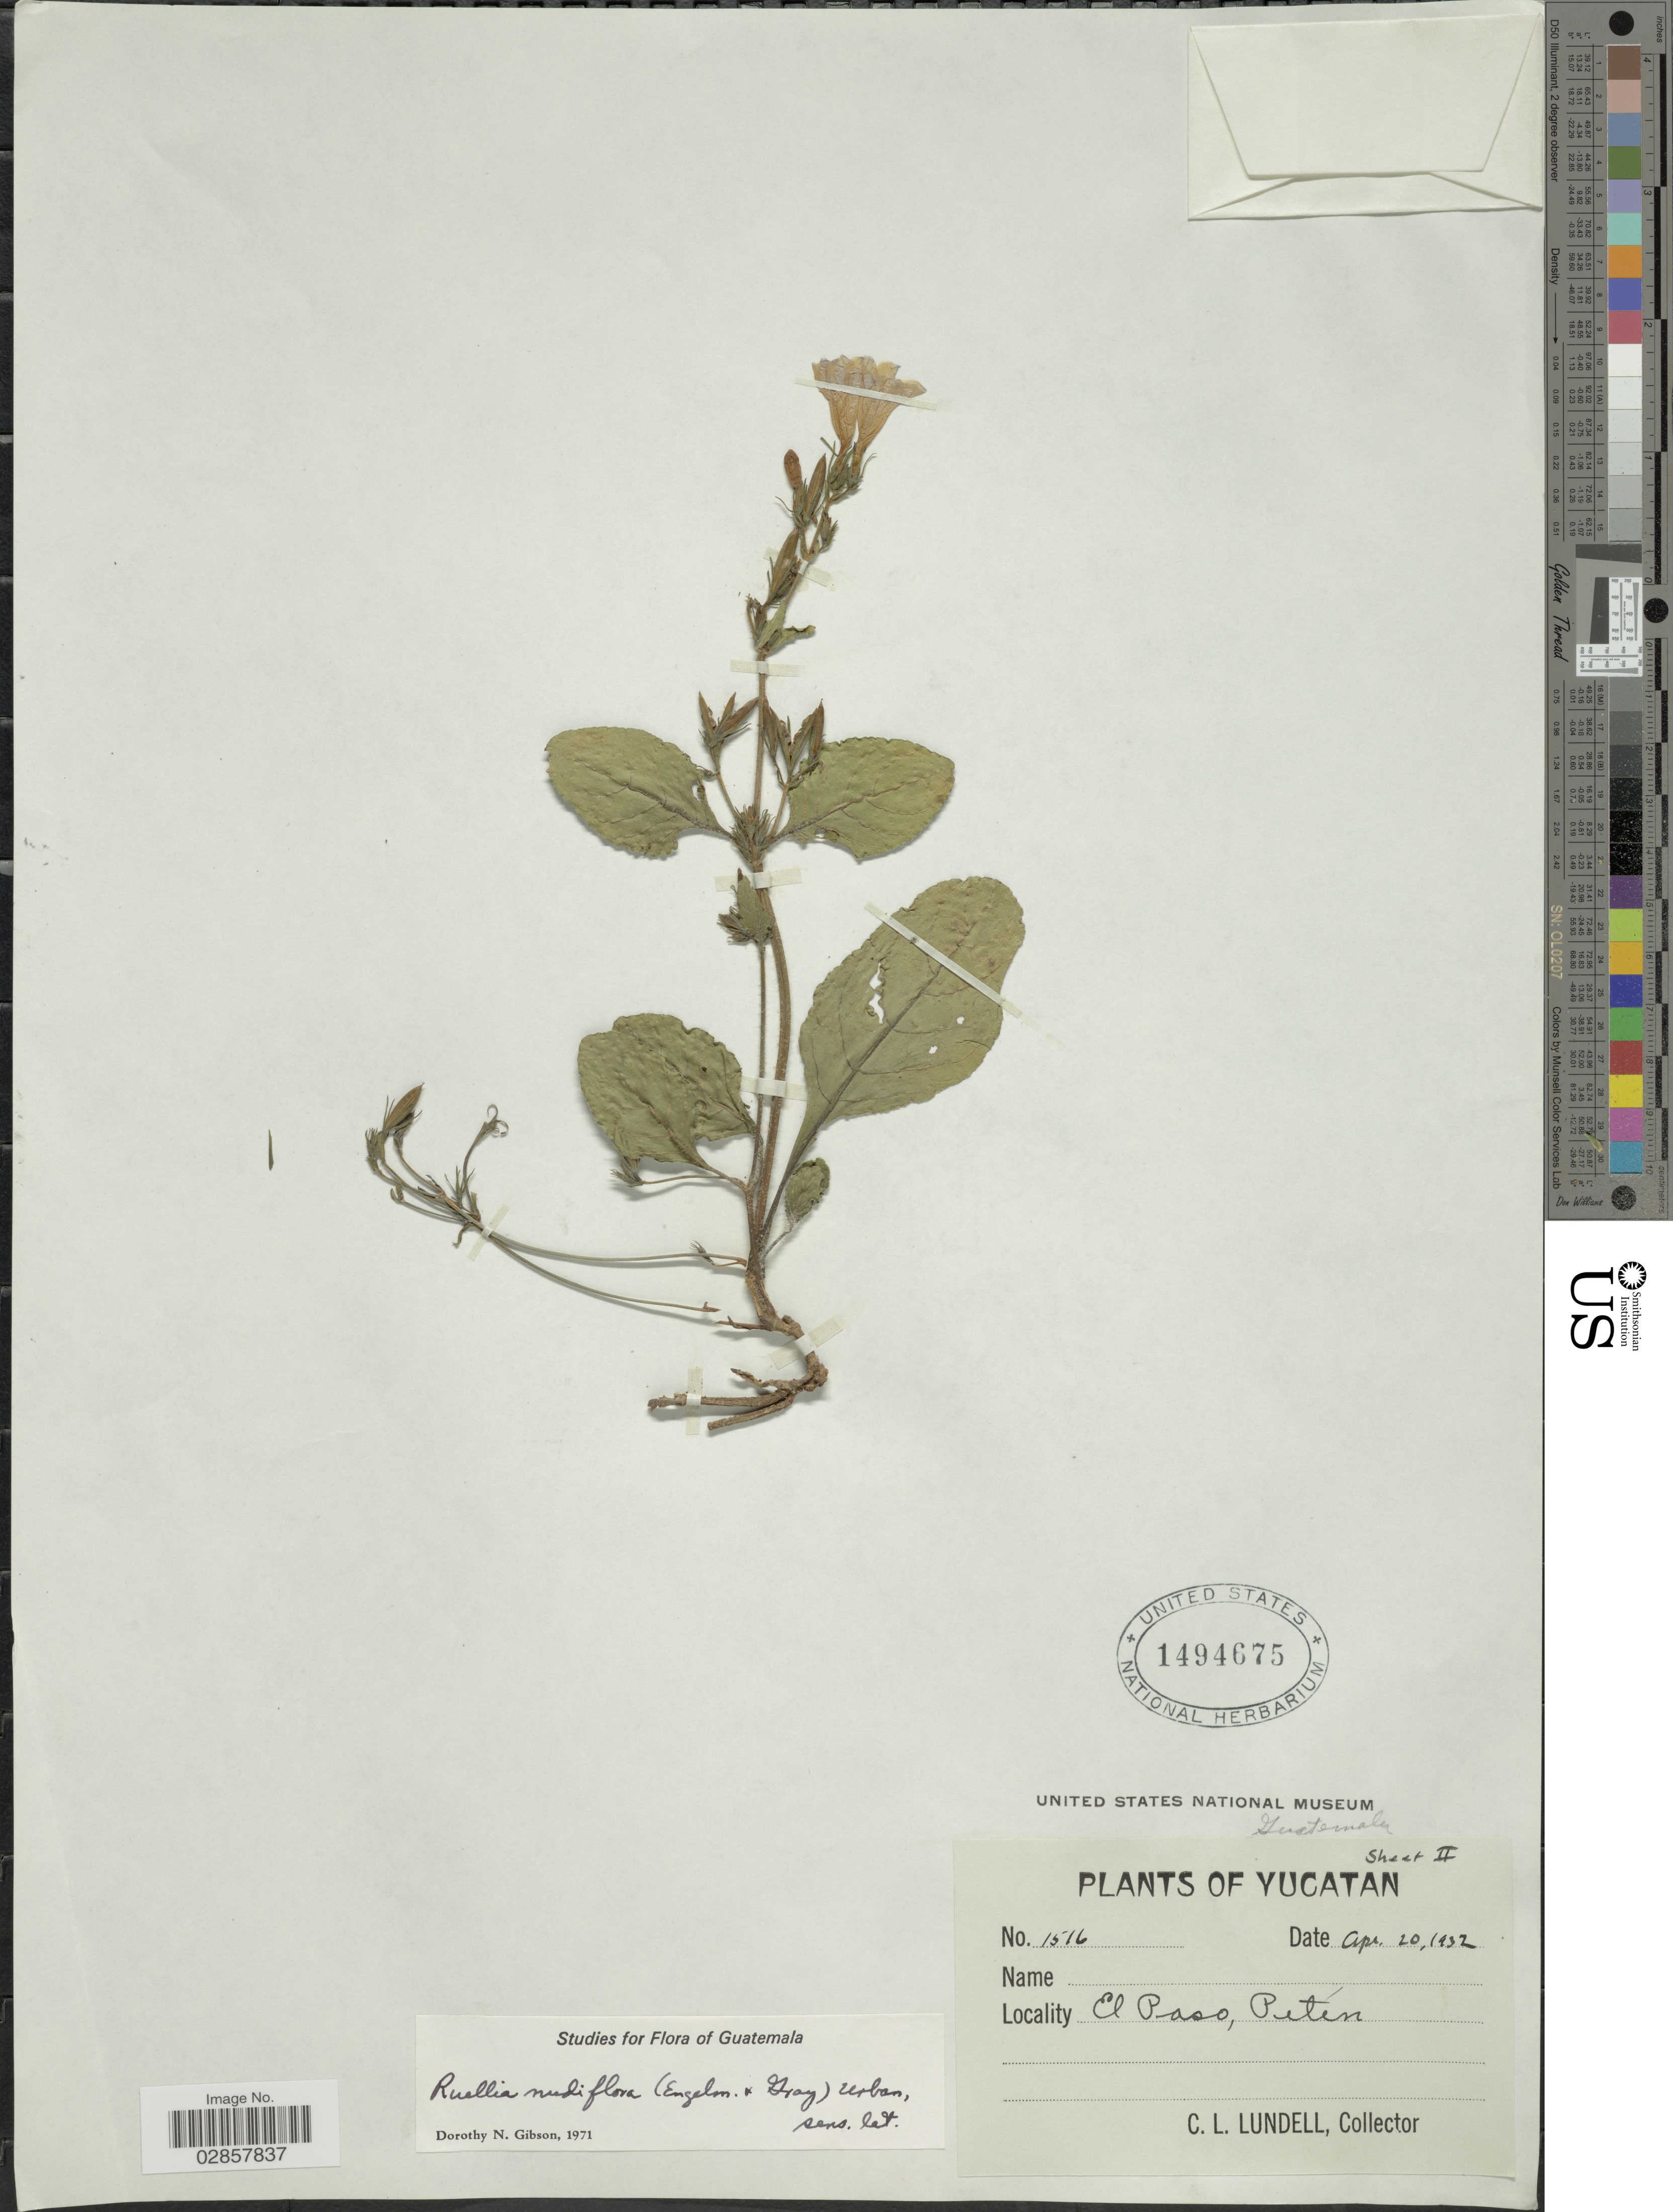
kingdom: Plantae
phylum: Tracheophyta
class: Magnoliopsida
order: Lamiales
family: Acanthaceae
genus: Ruellia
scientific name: Ruellia nudiflora var. yucatana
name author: Leonard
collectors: C. L. Lundell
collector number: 1516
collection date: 1932-04-20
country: Guatemala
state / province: El Petén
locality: El Paso, Petén.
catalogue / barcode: US 1494675